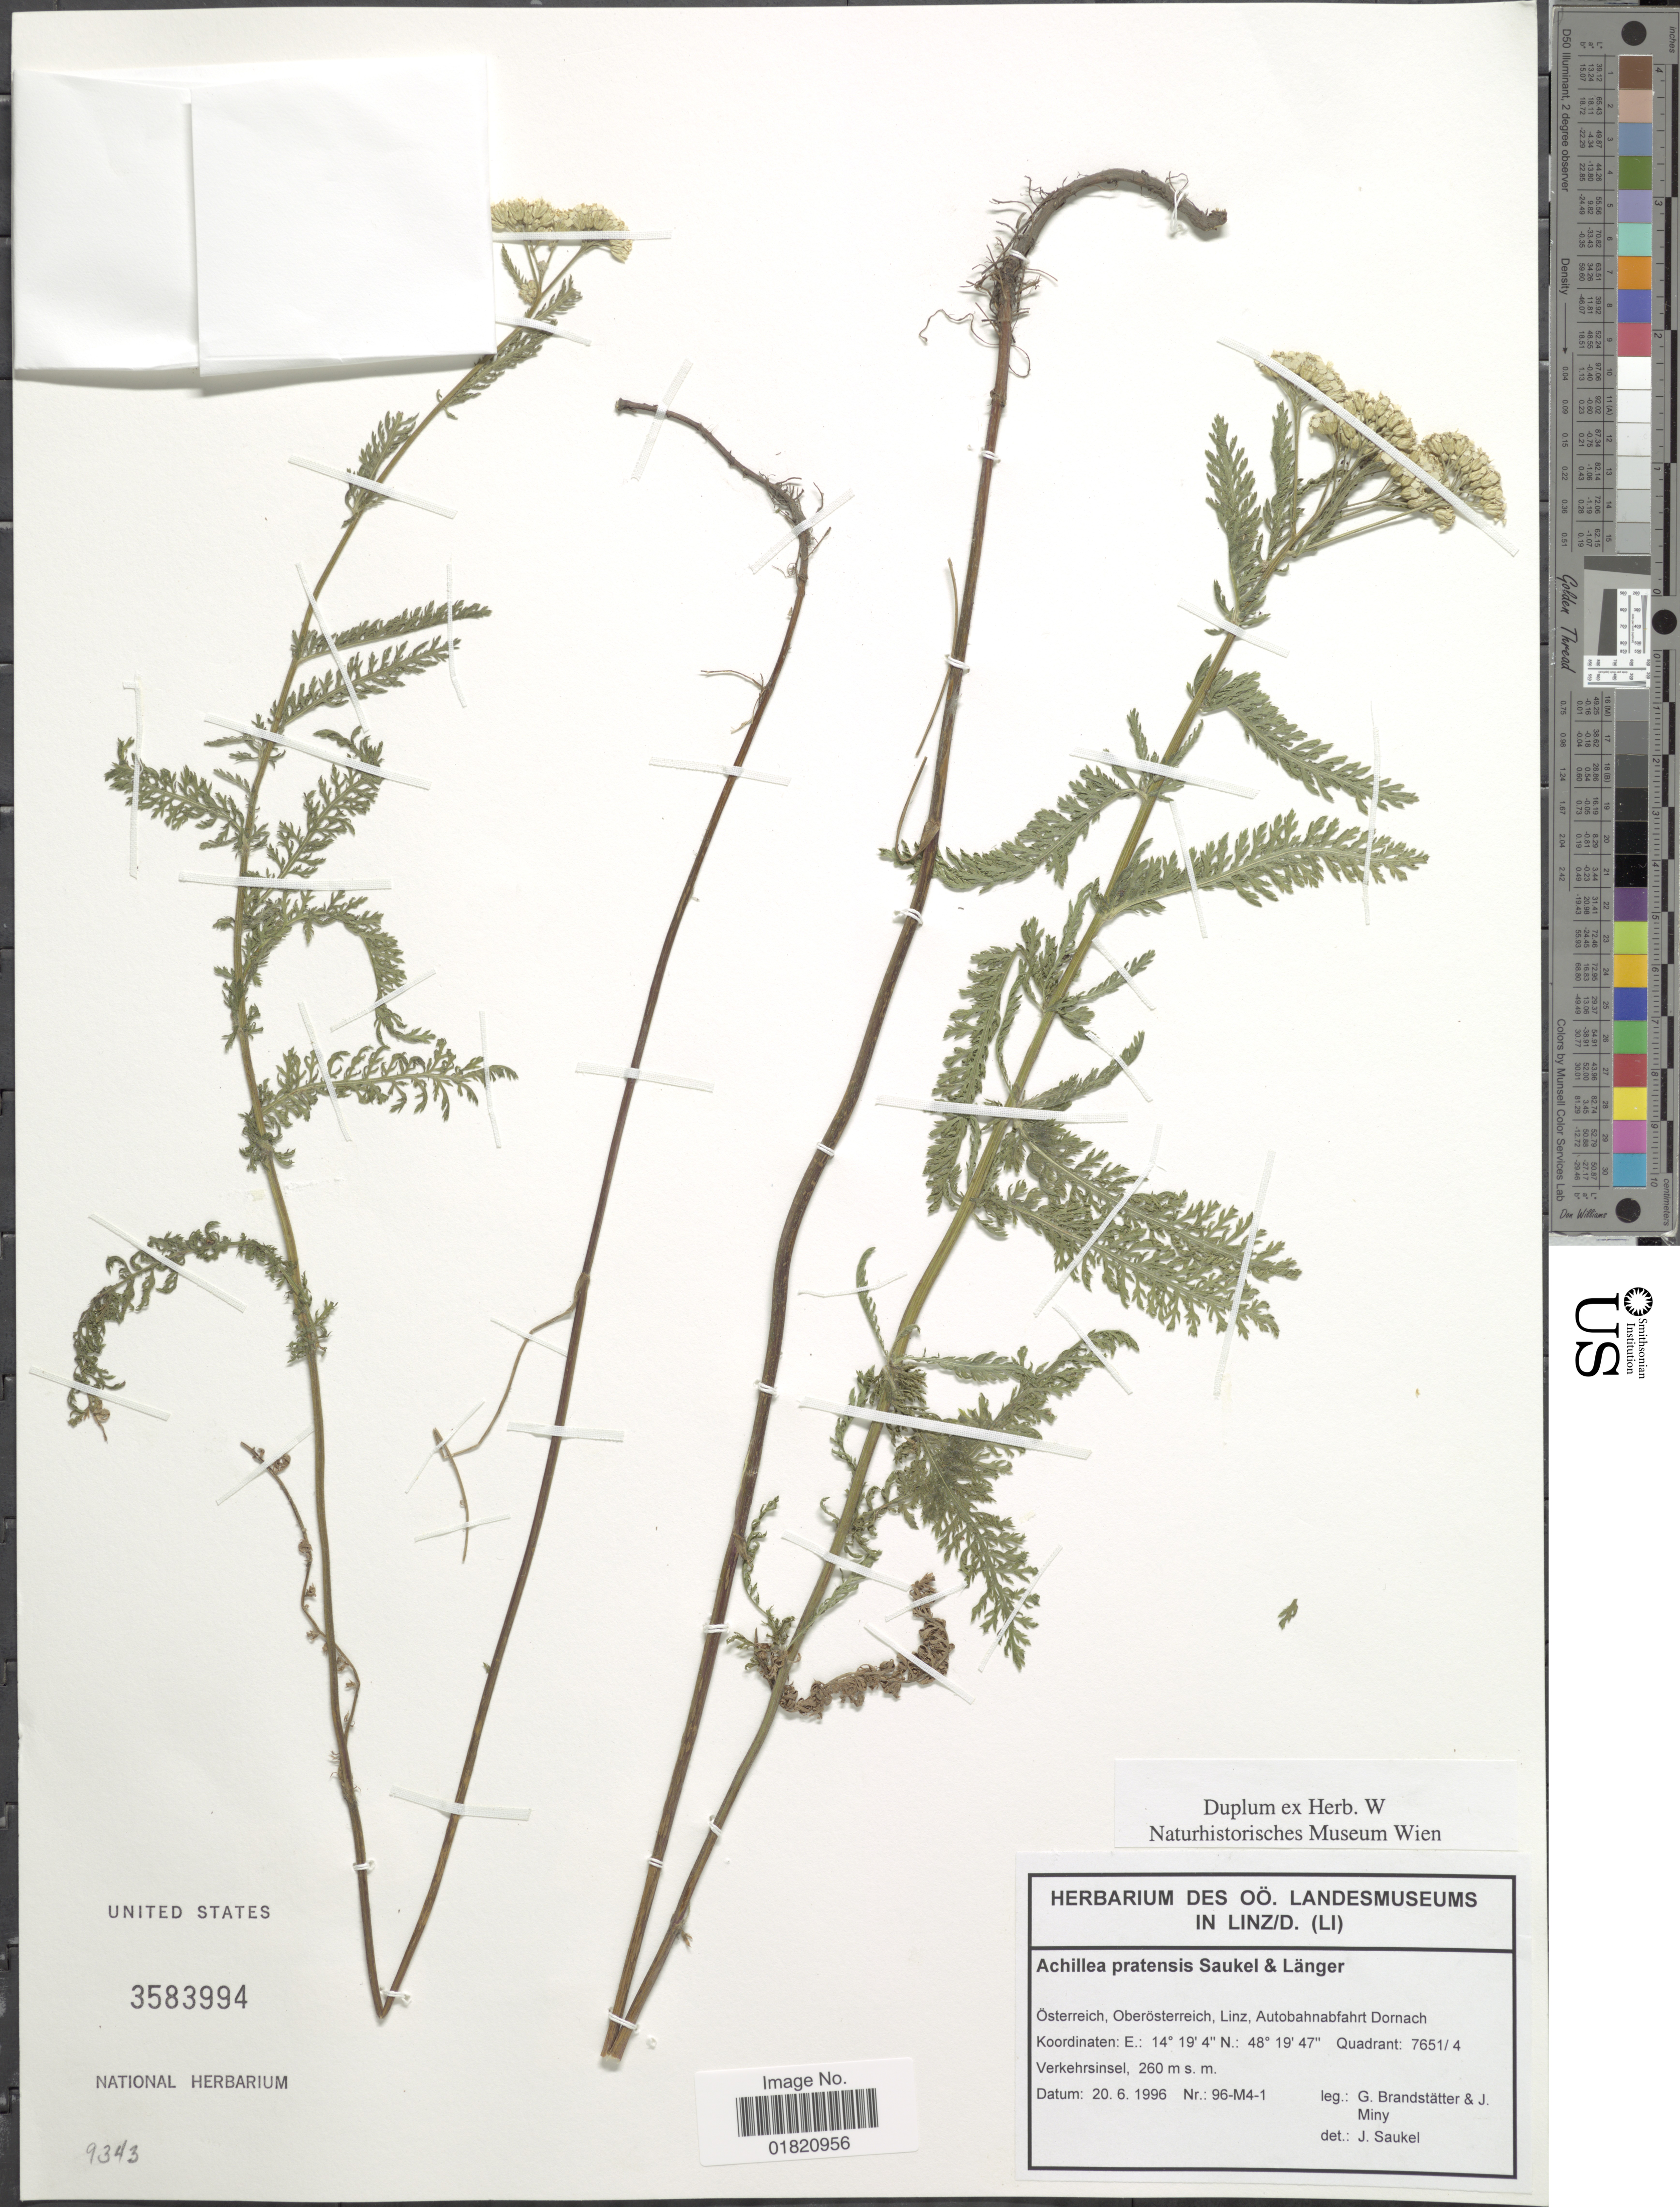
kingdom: Plantae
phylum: Tracheophyta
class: Magnoliopsida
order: Asterales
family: Asteraceae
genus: Achillea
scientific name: Achillea pratensis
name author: Saukel & R. Langer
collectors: G. Brandstätter & J. Miny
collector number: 96-M4-1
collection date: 1996-06-20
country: Austria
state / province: Oberosterreich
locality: Osterreich, Linz, Autobahnabfarht Dornach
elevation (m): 260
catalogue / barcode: US 3583994